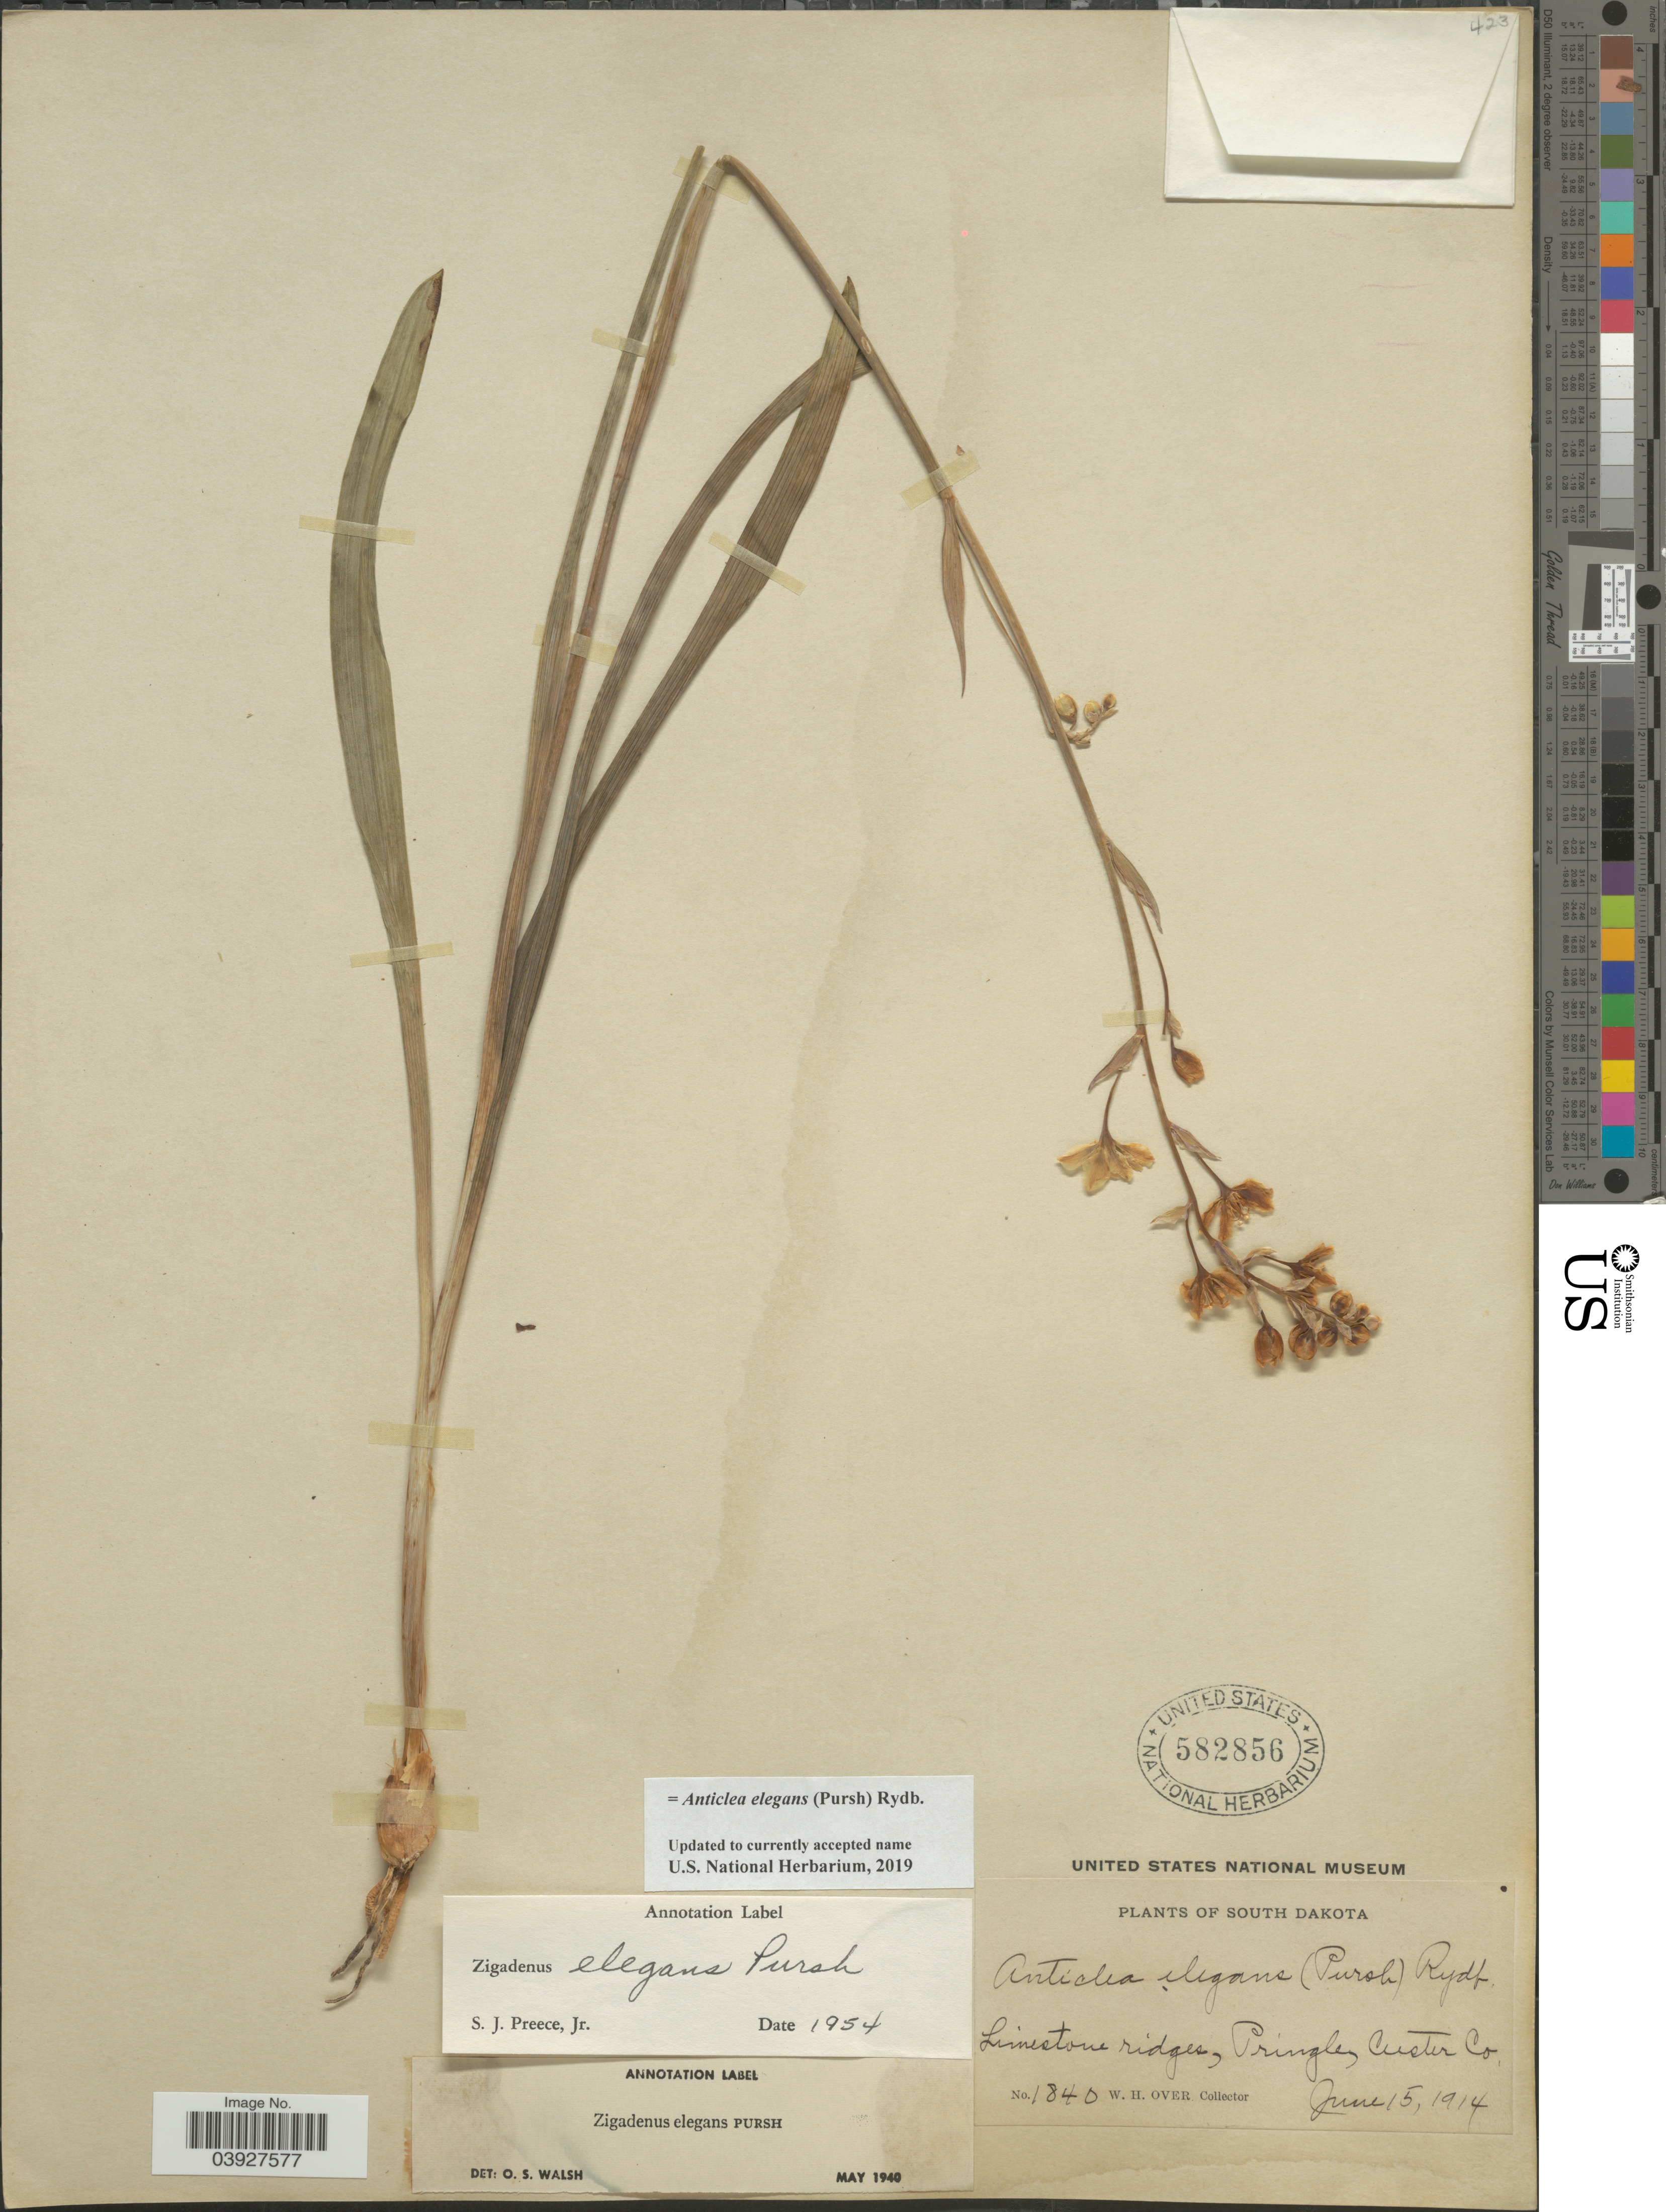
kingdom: Plantae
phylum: Tracheophyta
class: Liliopsida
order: Liliales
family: Melanthiaceae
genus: Anticlea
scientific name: Anticlea elegans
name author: (Pursh) Rydb.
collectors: W. Over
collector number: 1840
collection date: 1914-06-15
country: United States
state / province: South Dakota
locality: Limestone ridges, Pringle, Custer Co.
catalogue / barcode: US 582856